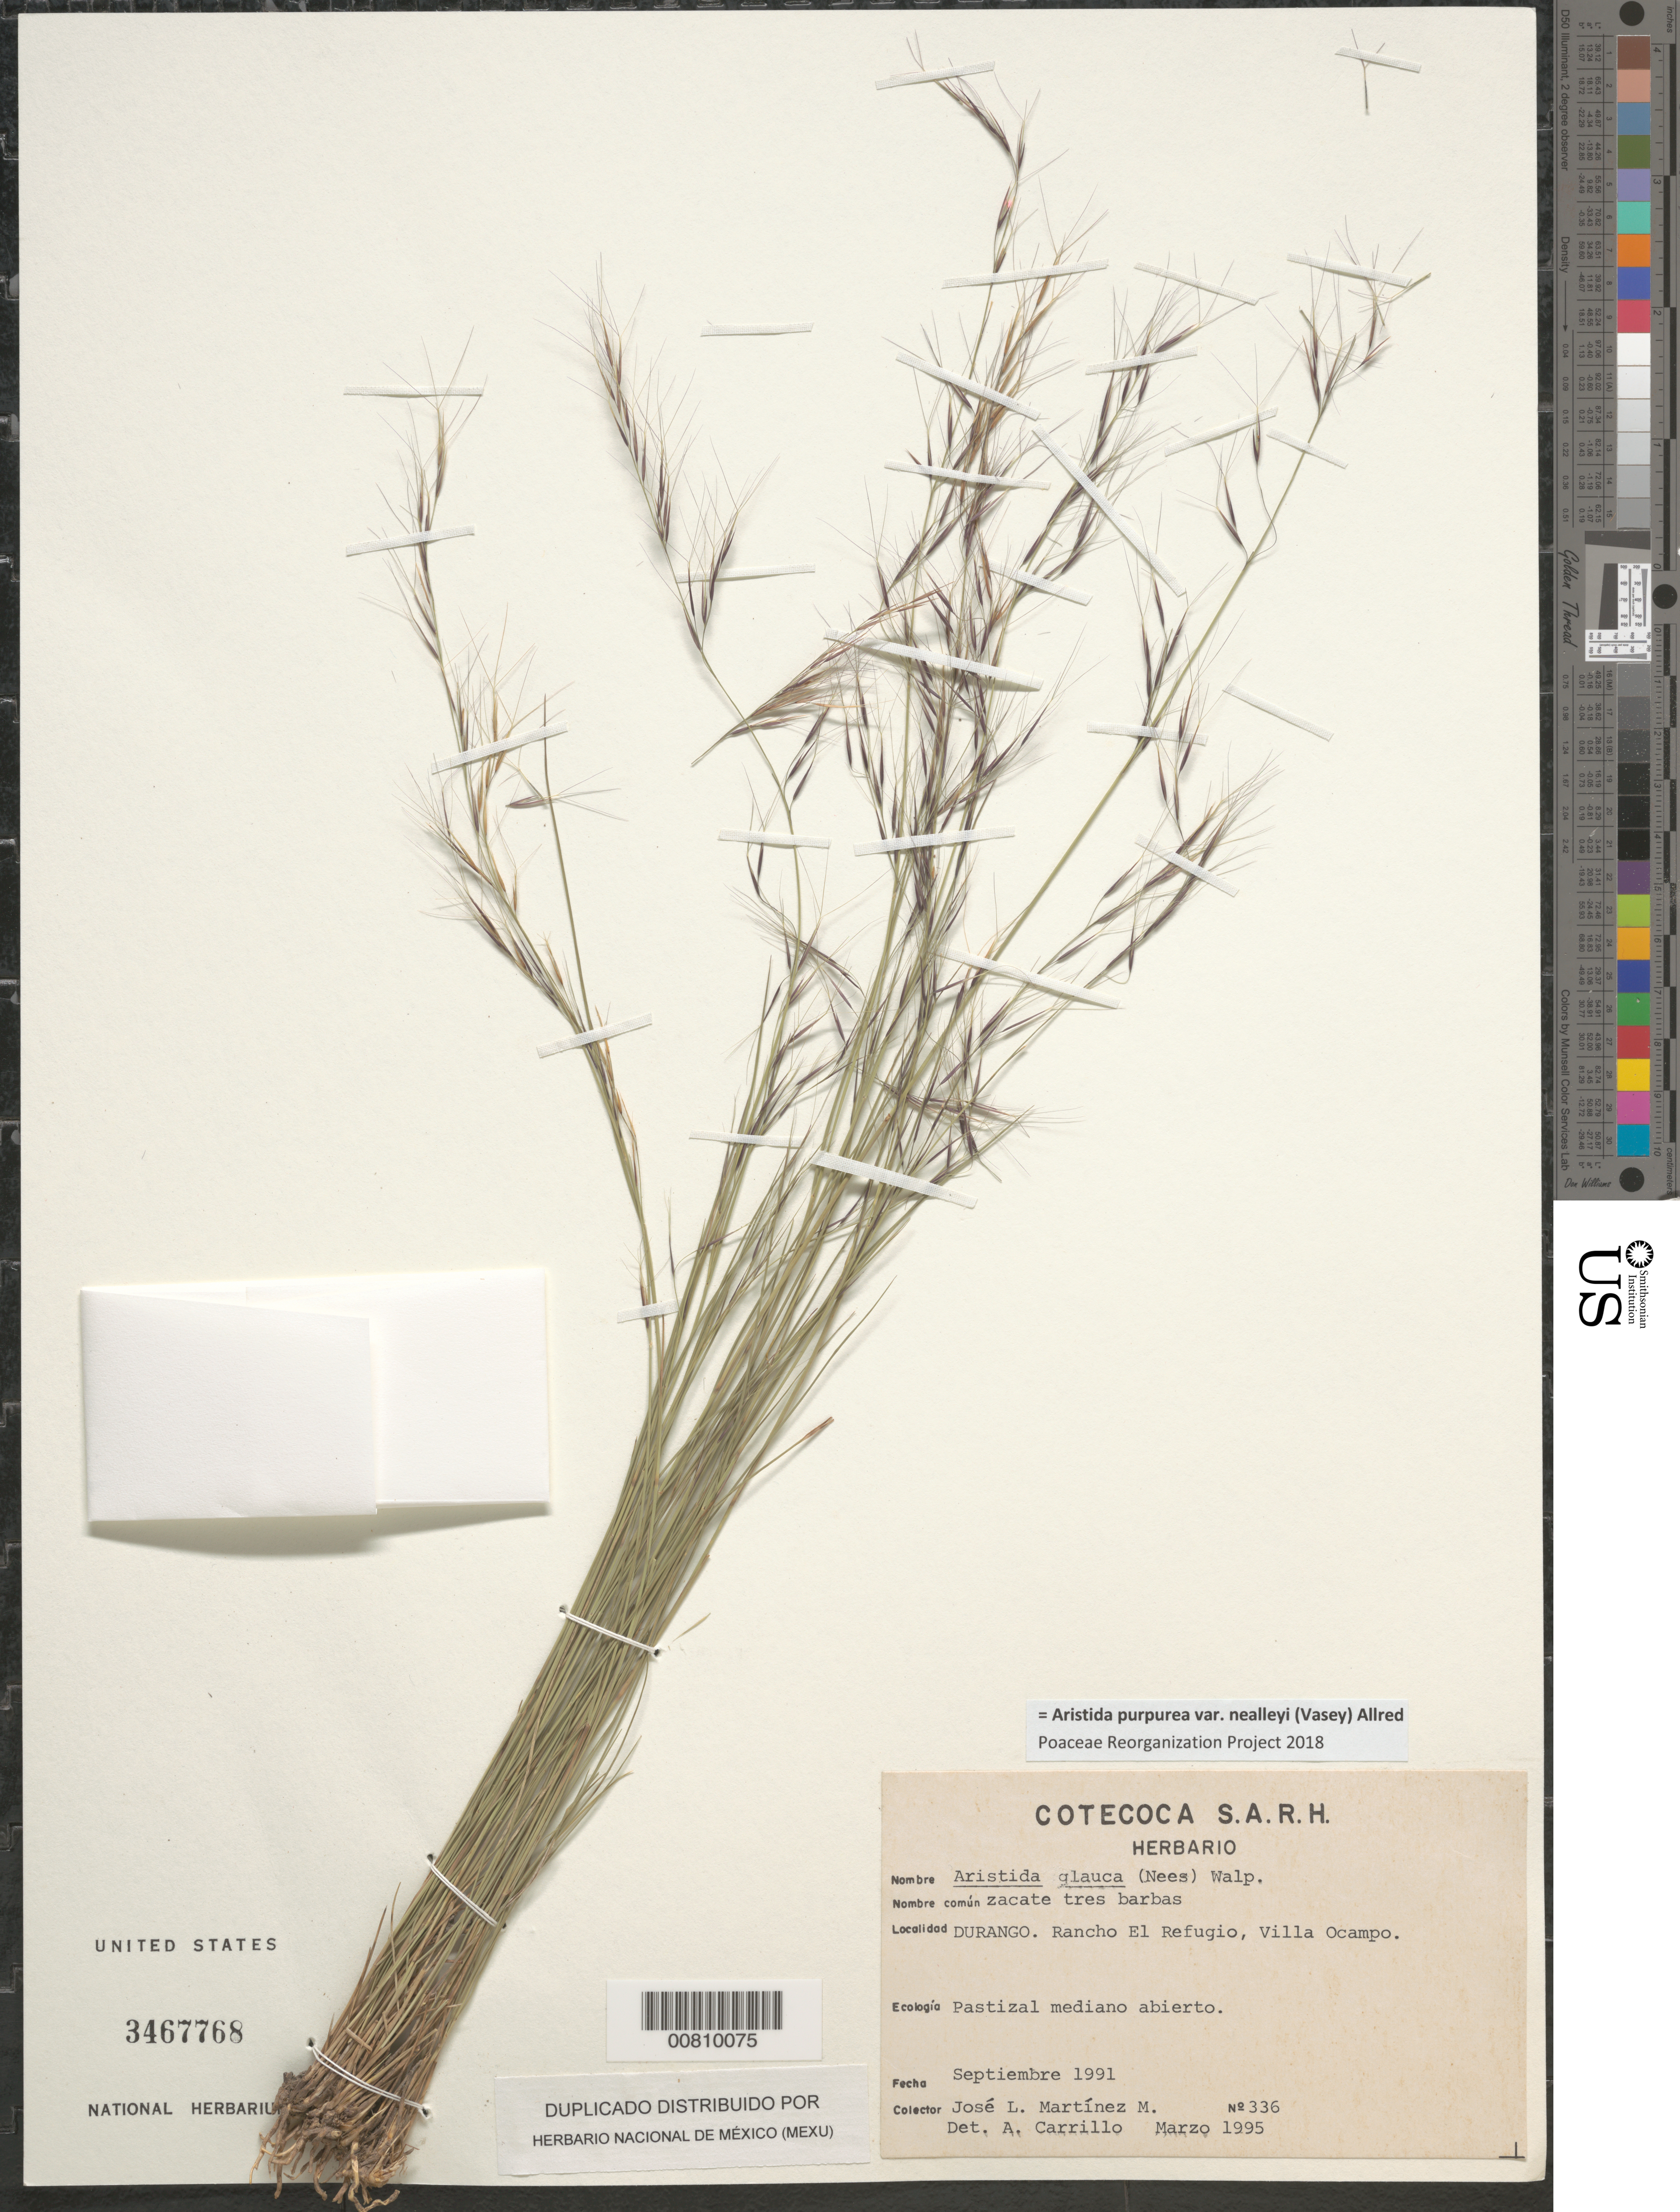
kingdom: Plantae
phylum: Tracheophyta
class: Liliopsida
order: Poales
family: Poaceae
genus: Aristida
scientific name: Aristida purpurea var. nealleyi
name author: (Vasey) Allred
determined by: Poaceae Reorganization Project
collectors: J. L. Martinez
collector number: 336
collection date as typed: Sep 1991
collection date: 1991-09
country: Mexico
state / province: Durango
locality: Rancho El Refugio, Villa Ocampo.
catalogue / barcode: US 3467768